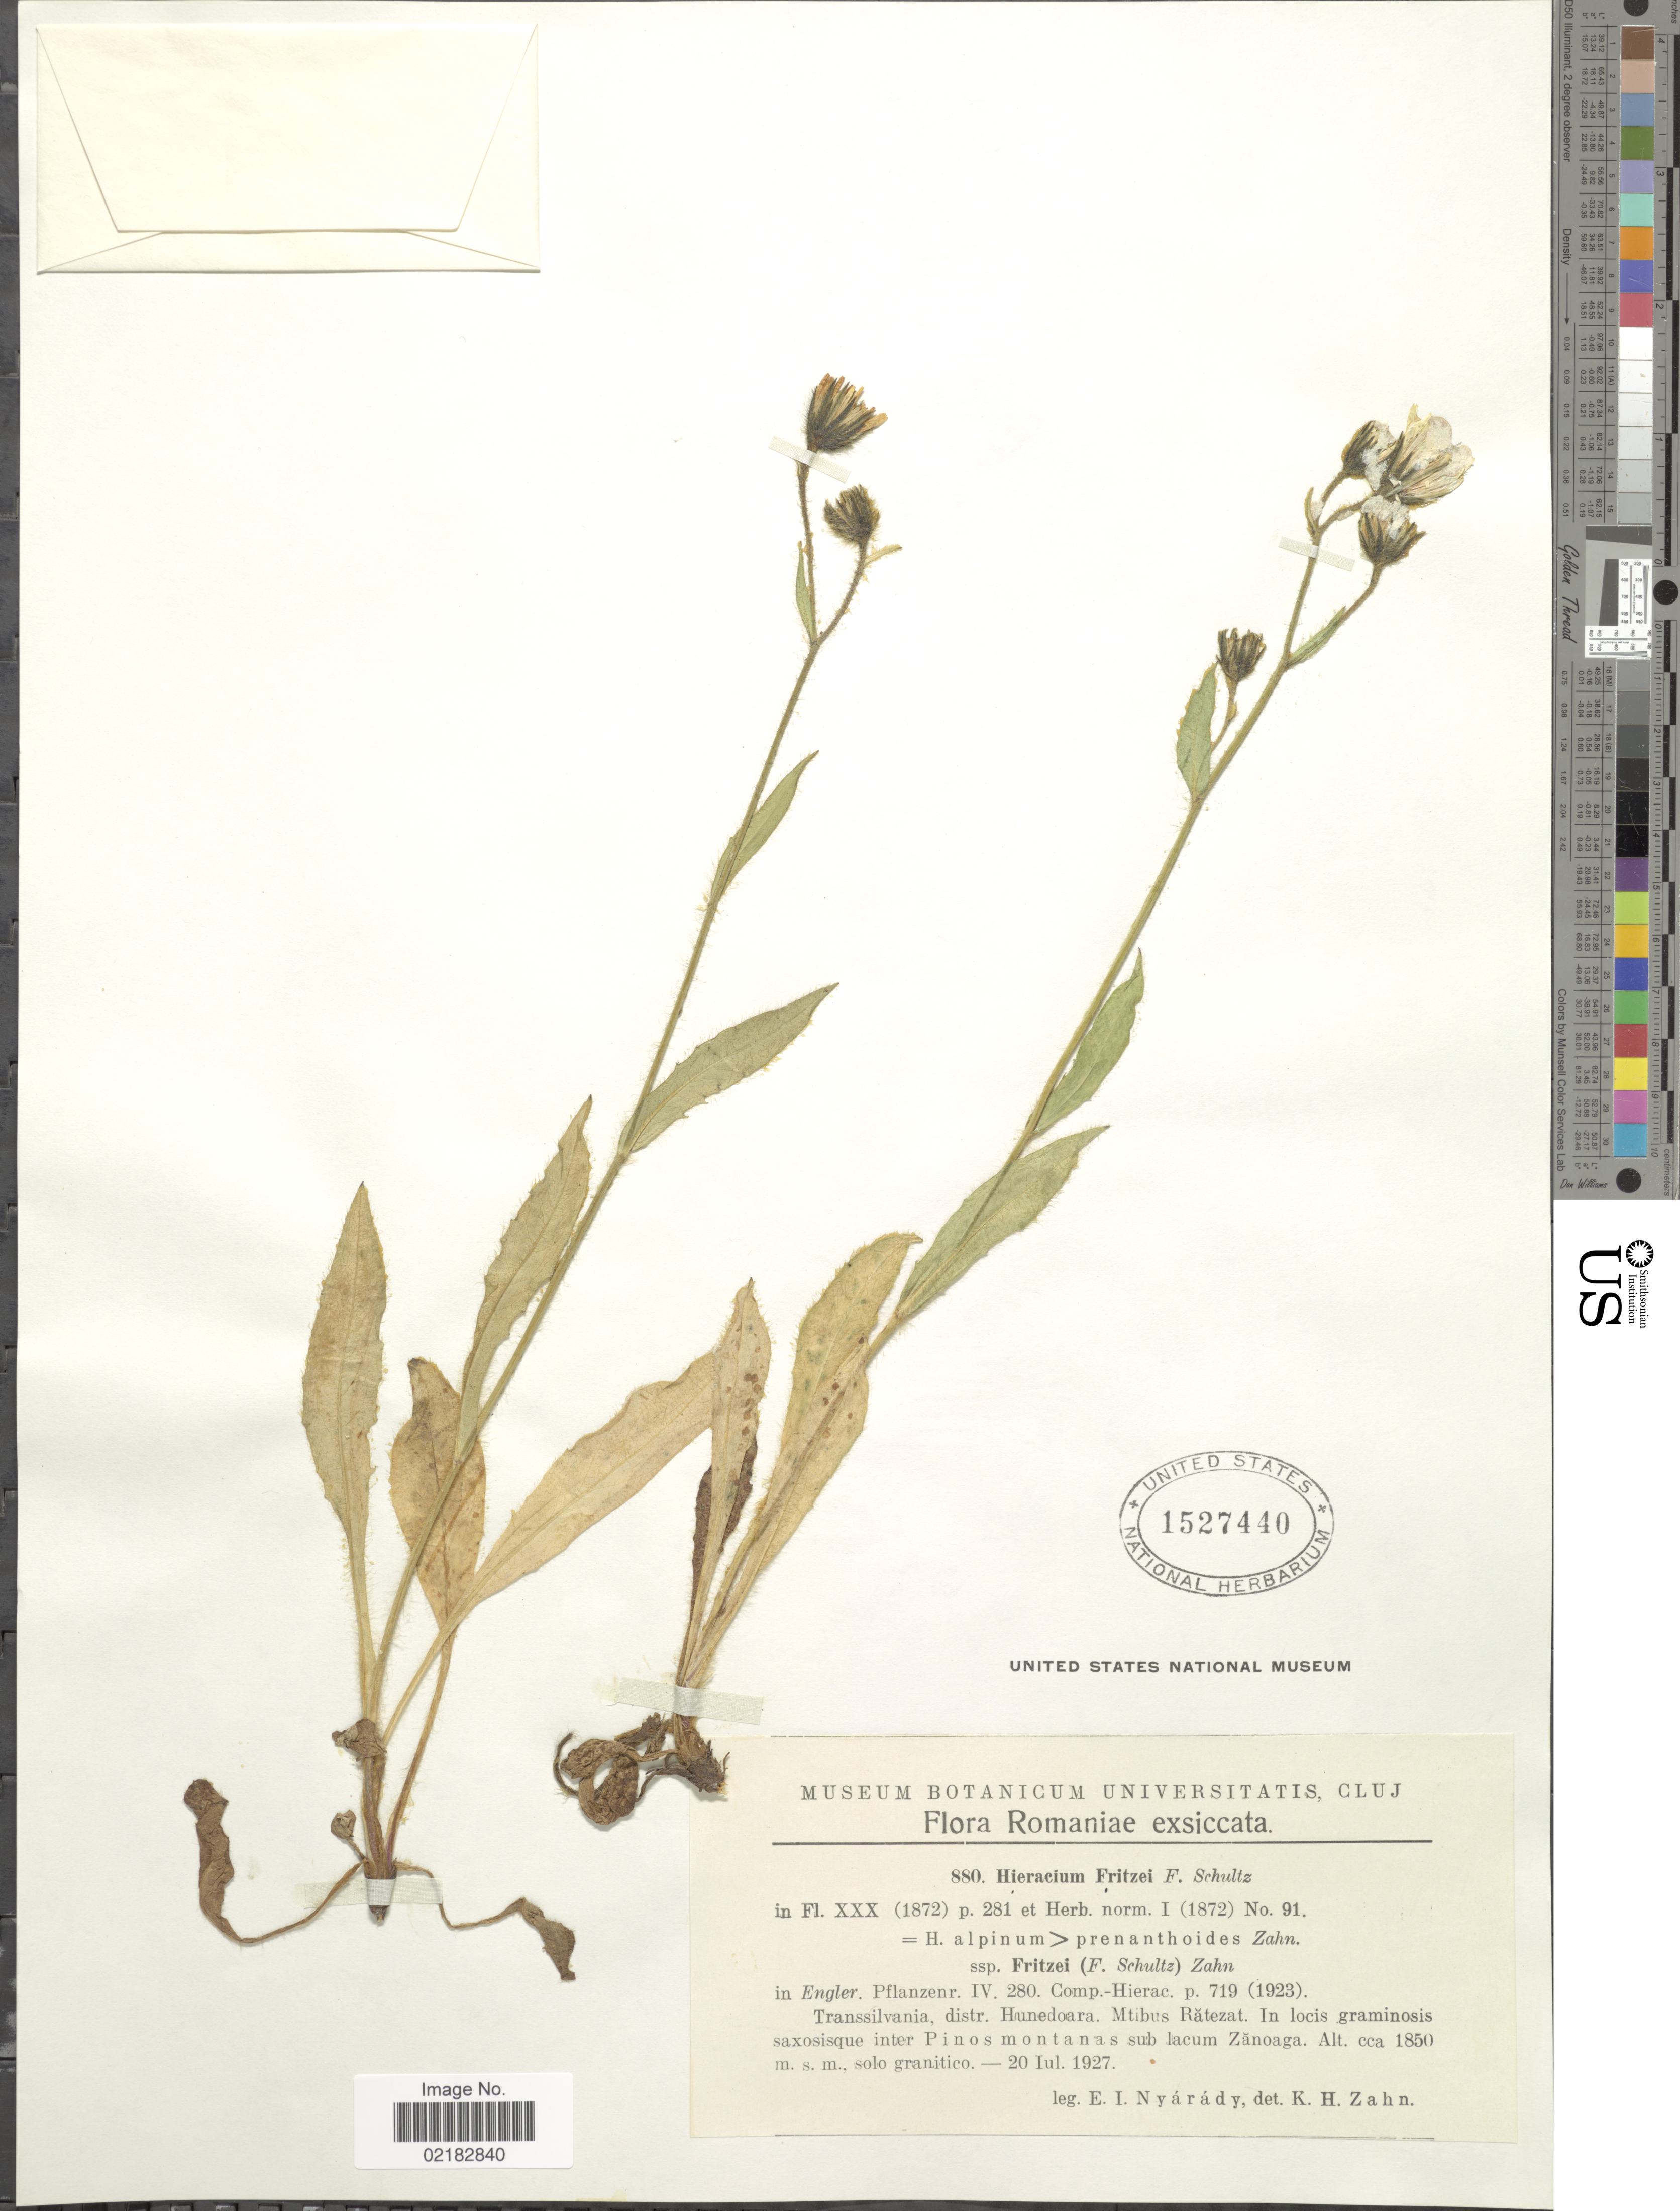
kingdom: Plantae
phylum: Tracheophyta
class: Magnoliopsida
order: Asterales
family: Asteraceae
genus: Hieracium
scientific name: Hieracium fritzei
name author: F.W. Schultz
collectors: E. Nyárády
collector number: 880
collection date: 1927-07-20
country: Romania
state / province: Hunedoara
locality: Mtibus Ratezat. In locis graminosis saxosisque inter Pinos montana sub lacum Zanoaga.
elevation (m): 1850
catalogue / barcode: US 1527440